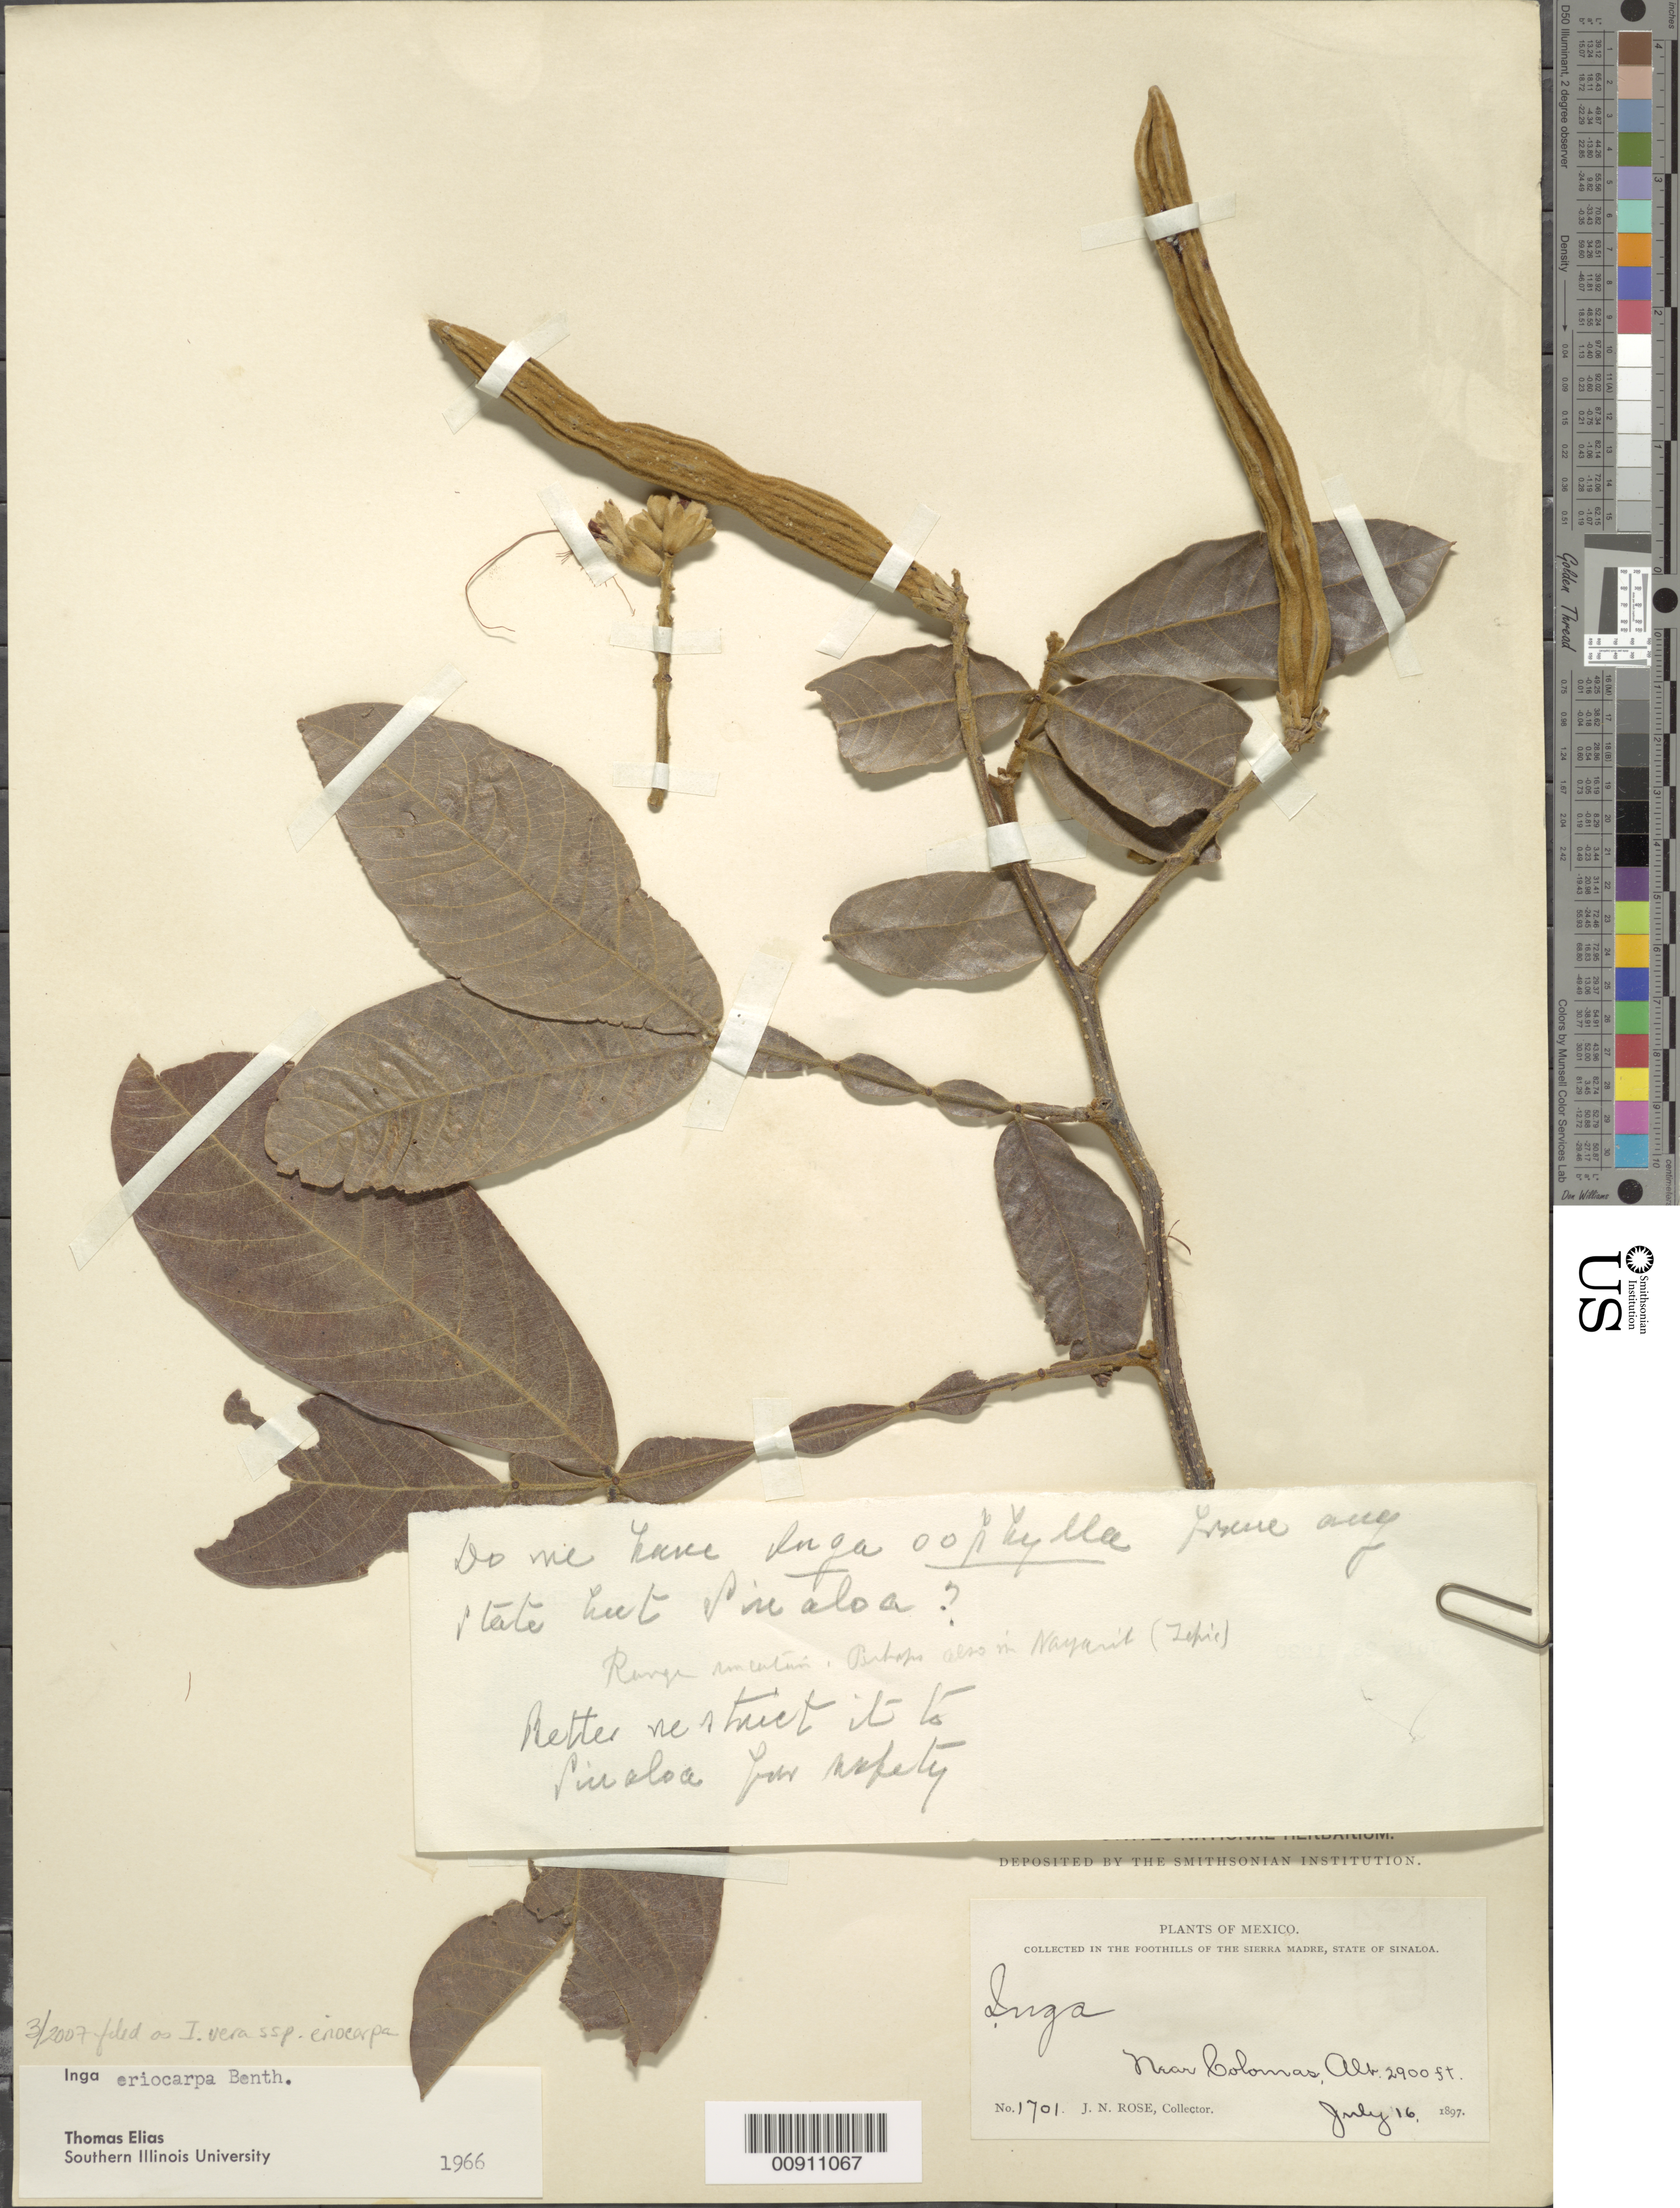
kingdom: Plantae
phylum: Tracheophyta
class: Magnoliopsida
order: Fabales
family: Fabaceae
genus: Inga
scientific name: Inga vera subsp. eriocarpa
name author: (Benth.) J. León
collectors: J. N. Rose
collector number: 1701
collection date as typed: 16 Jul 1897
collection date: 1897-07-16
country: Mexico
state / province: Sinaloa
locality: Near Colomas in the foothills of the Sierra Madre, State of Sinaloa.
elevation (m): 884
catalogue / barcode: US 300562